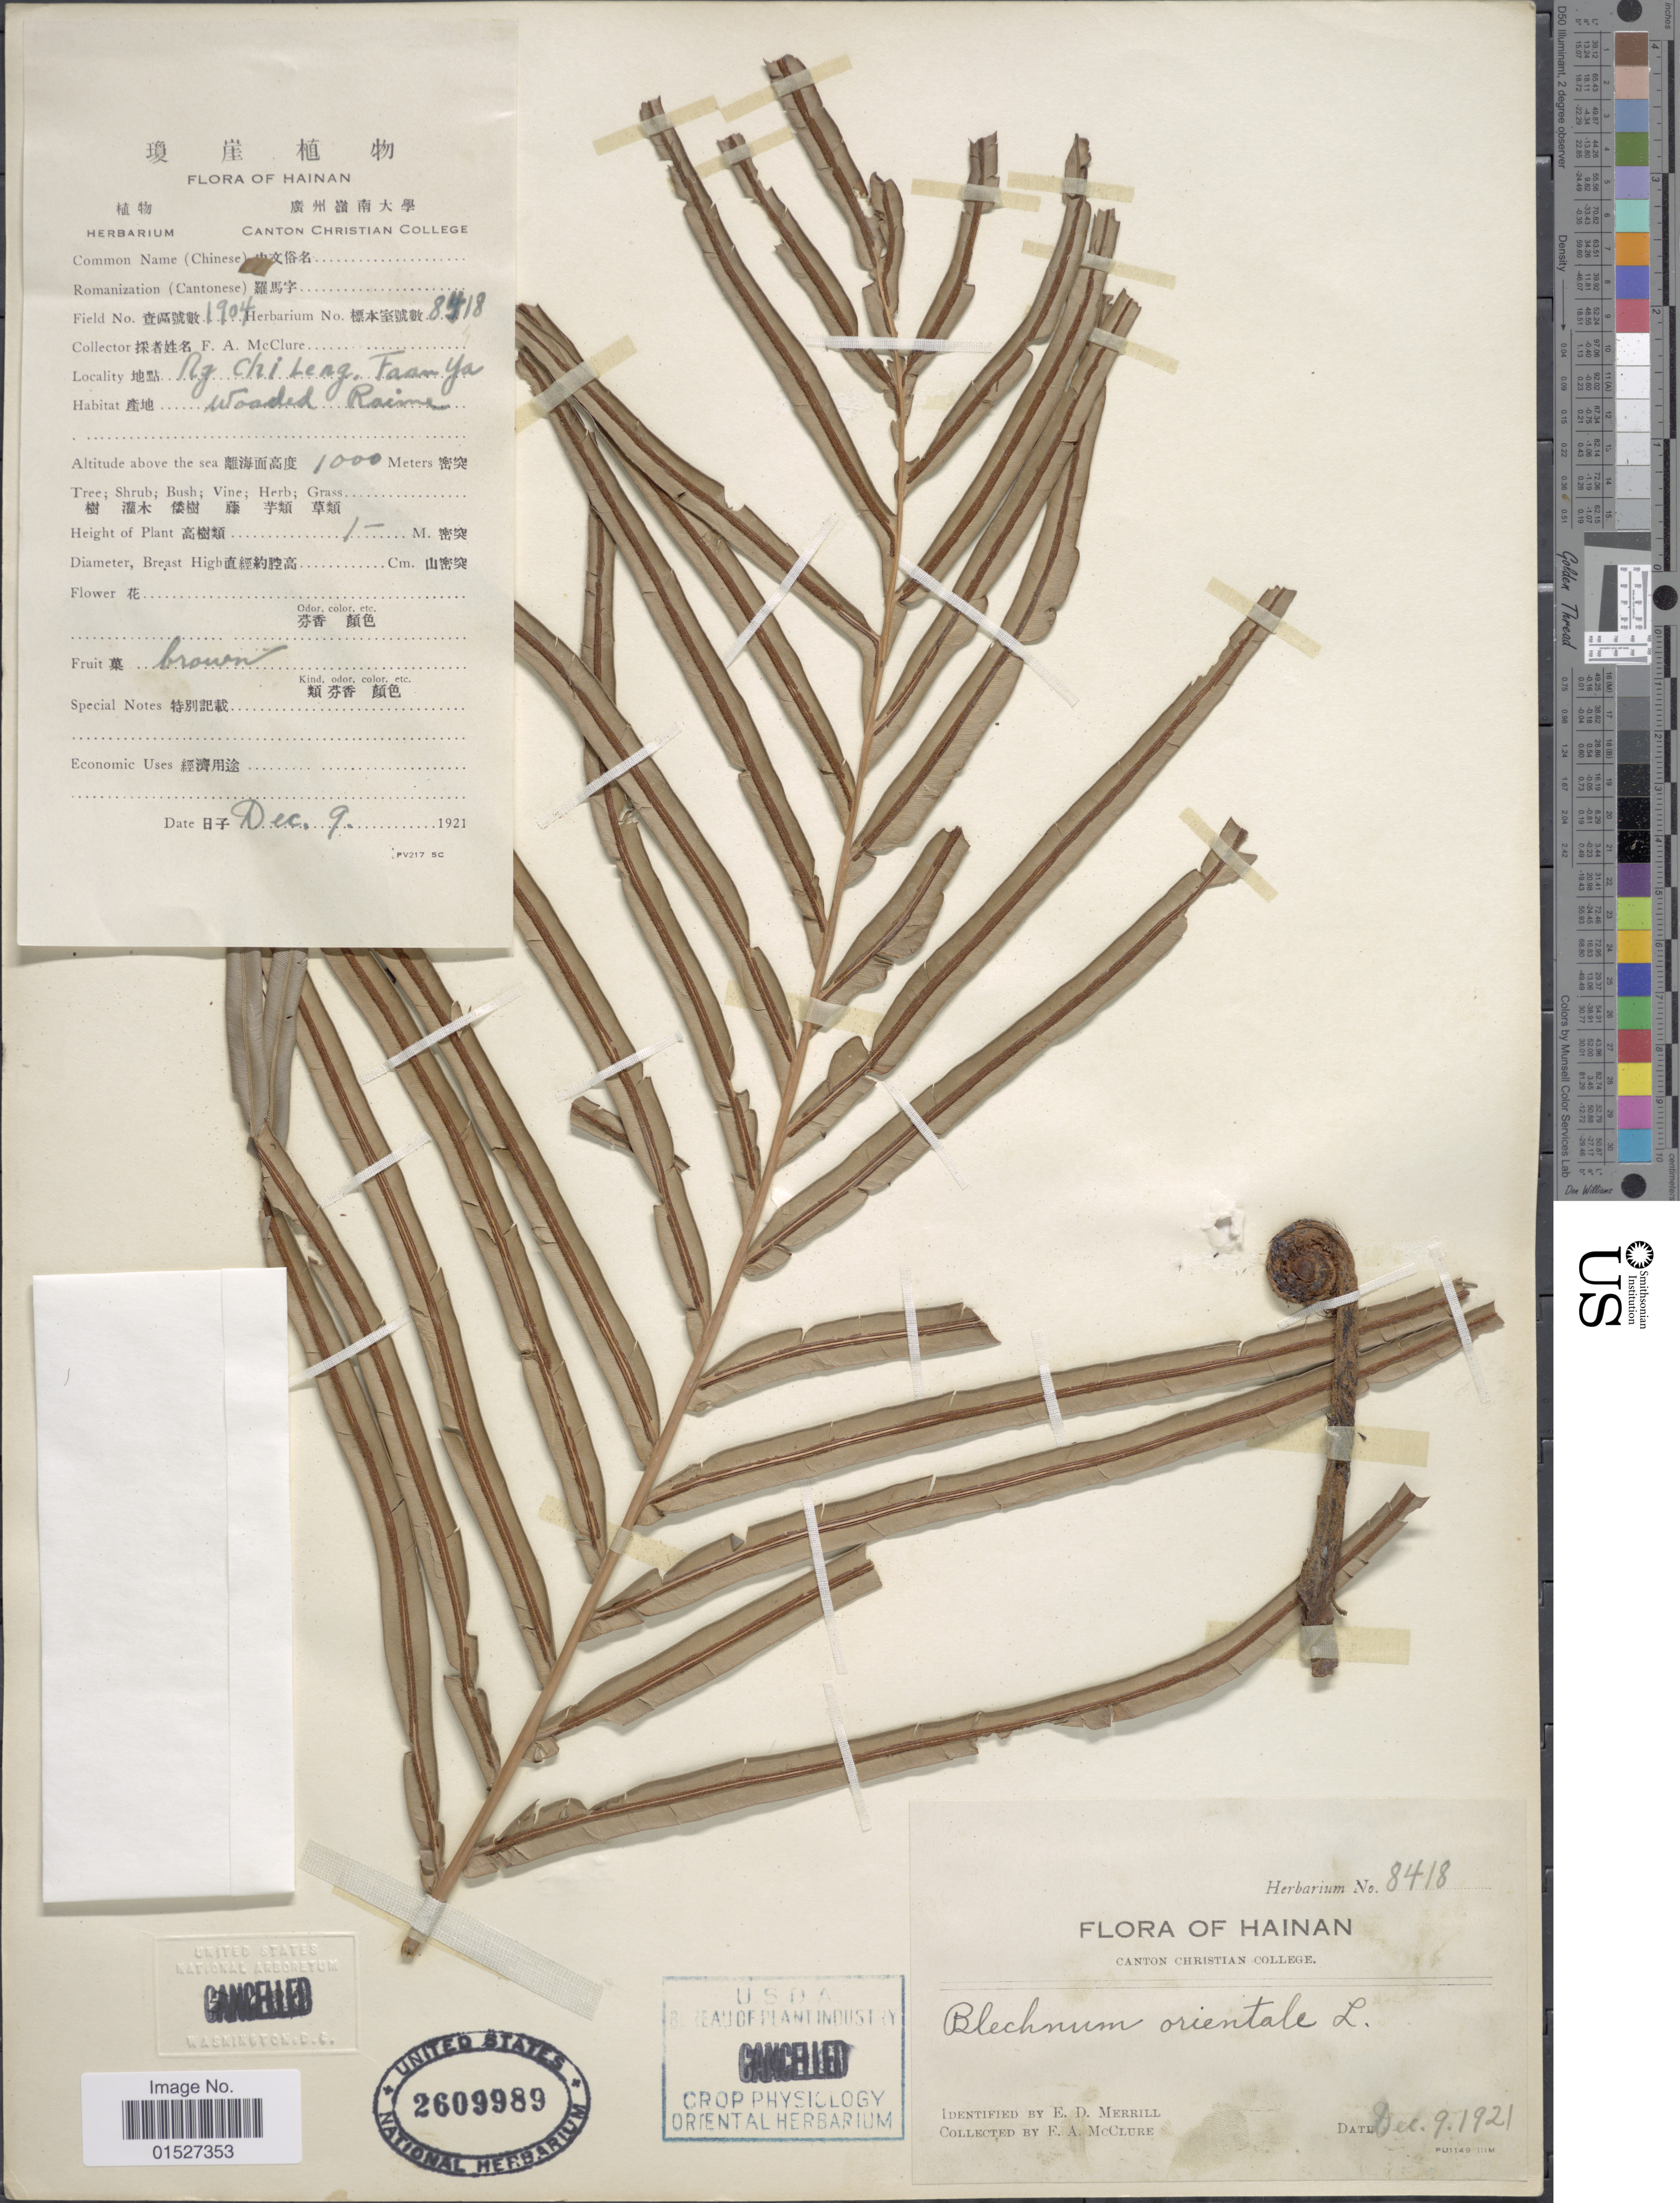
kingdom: Plantae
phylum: Tracheophyta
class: Polypodiopsida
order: Polypodiales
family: Blechnaceae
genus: Blechnum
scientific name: Blechnum orientale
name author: L.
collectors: F. A. McClure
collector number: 1904/8418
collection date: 1921-12-09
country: China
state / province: Hainan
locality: Ng chileng, Faam Ya.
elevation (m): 1000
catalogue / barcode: US 2609989